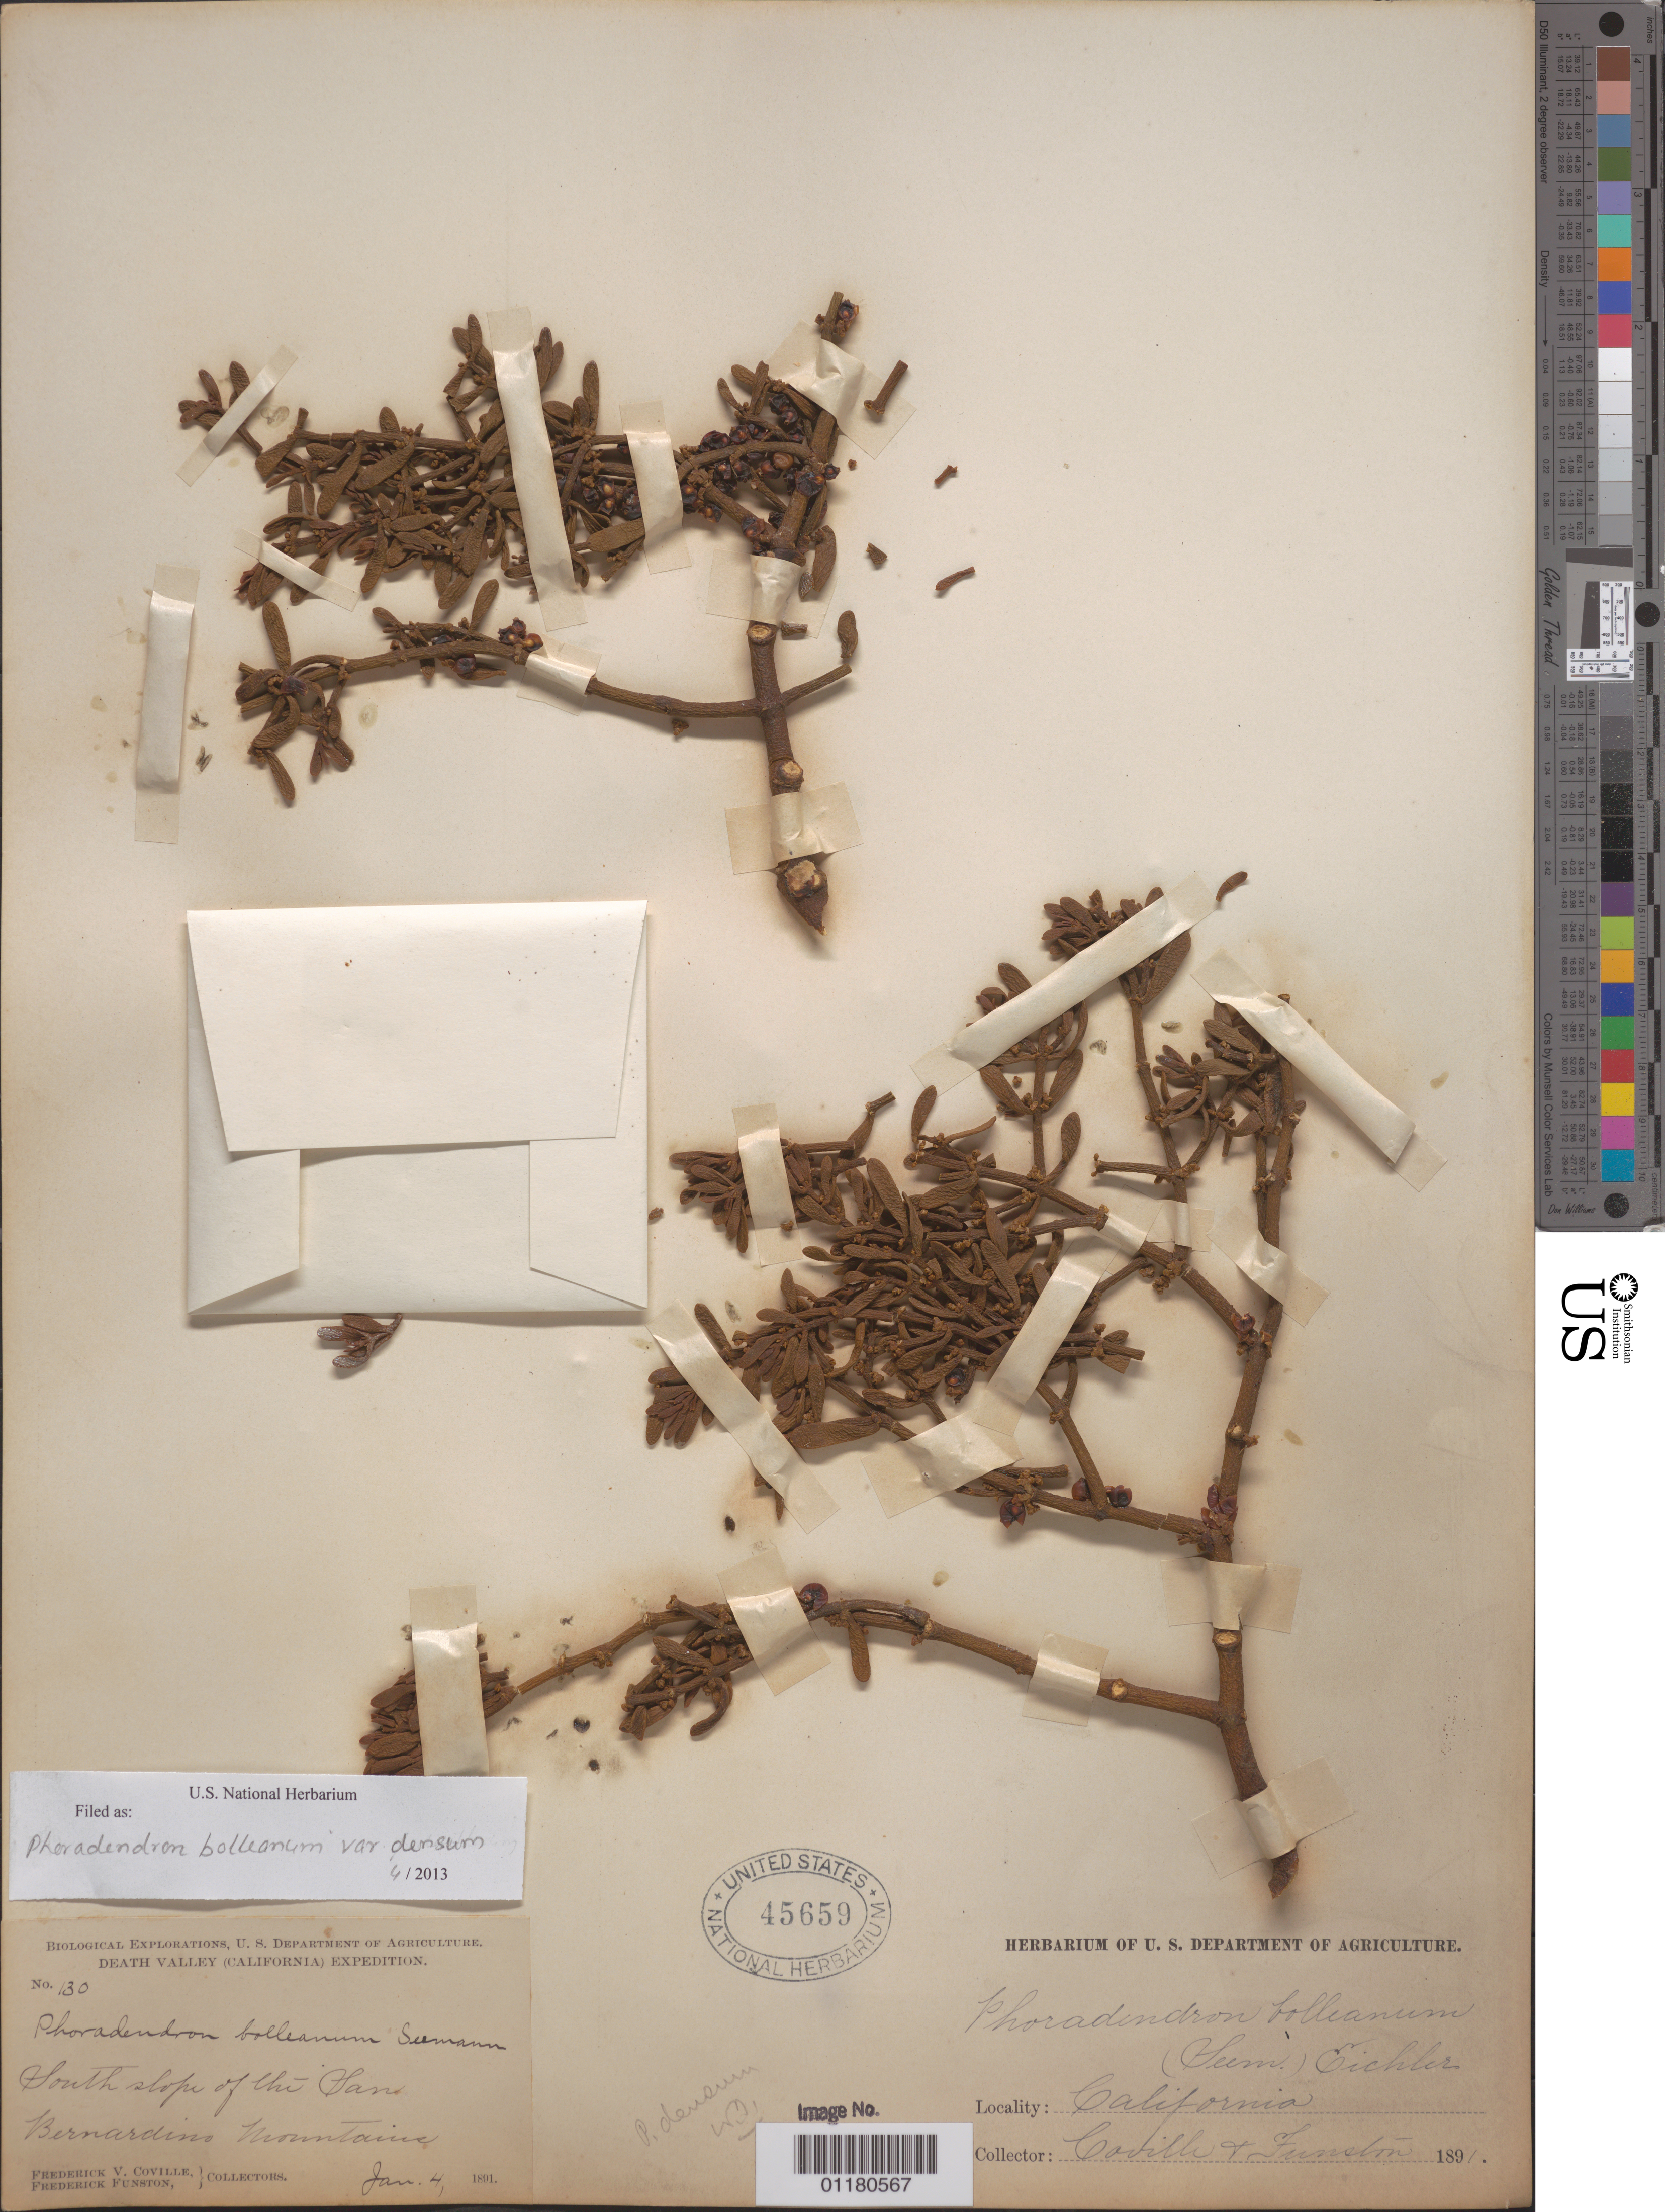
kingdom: Plantae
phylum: Tracheophyta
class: Magnoliopsida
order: Santalales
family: Viscaceae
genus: Phoradendron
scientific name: Phoradendron bolleanum var. densum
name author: (Torr. ex Trel.) Fosberg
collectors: F. V. Coville & F. Funston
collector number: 130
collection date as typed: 04 Jan 1891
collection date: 1891-01-04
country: United States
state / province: California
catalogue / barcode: US 45659